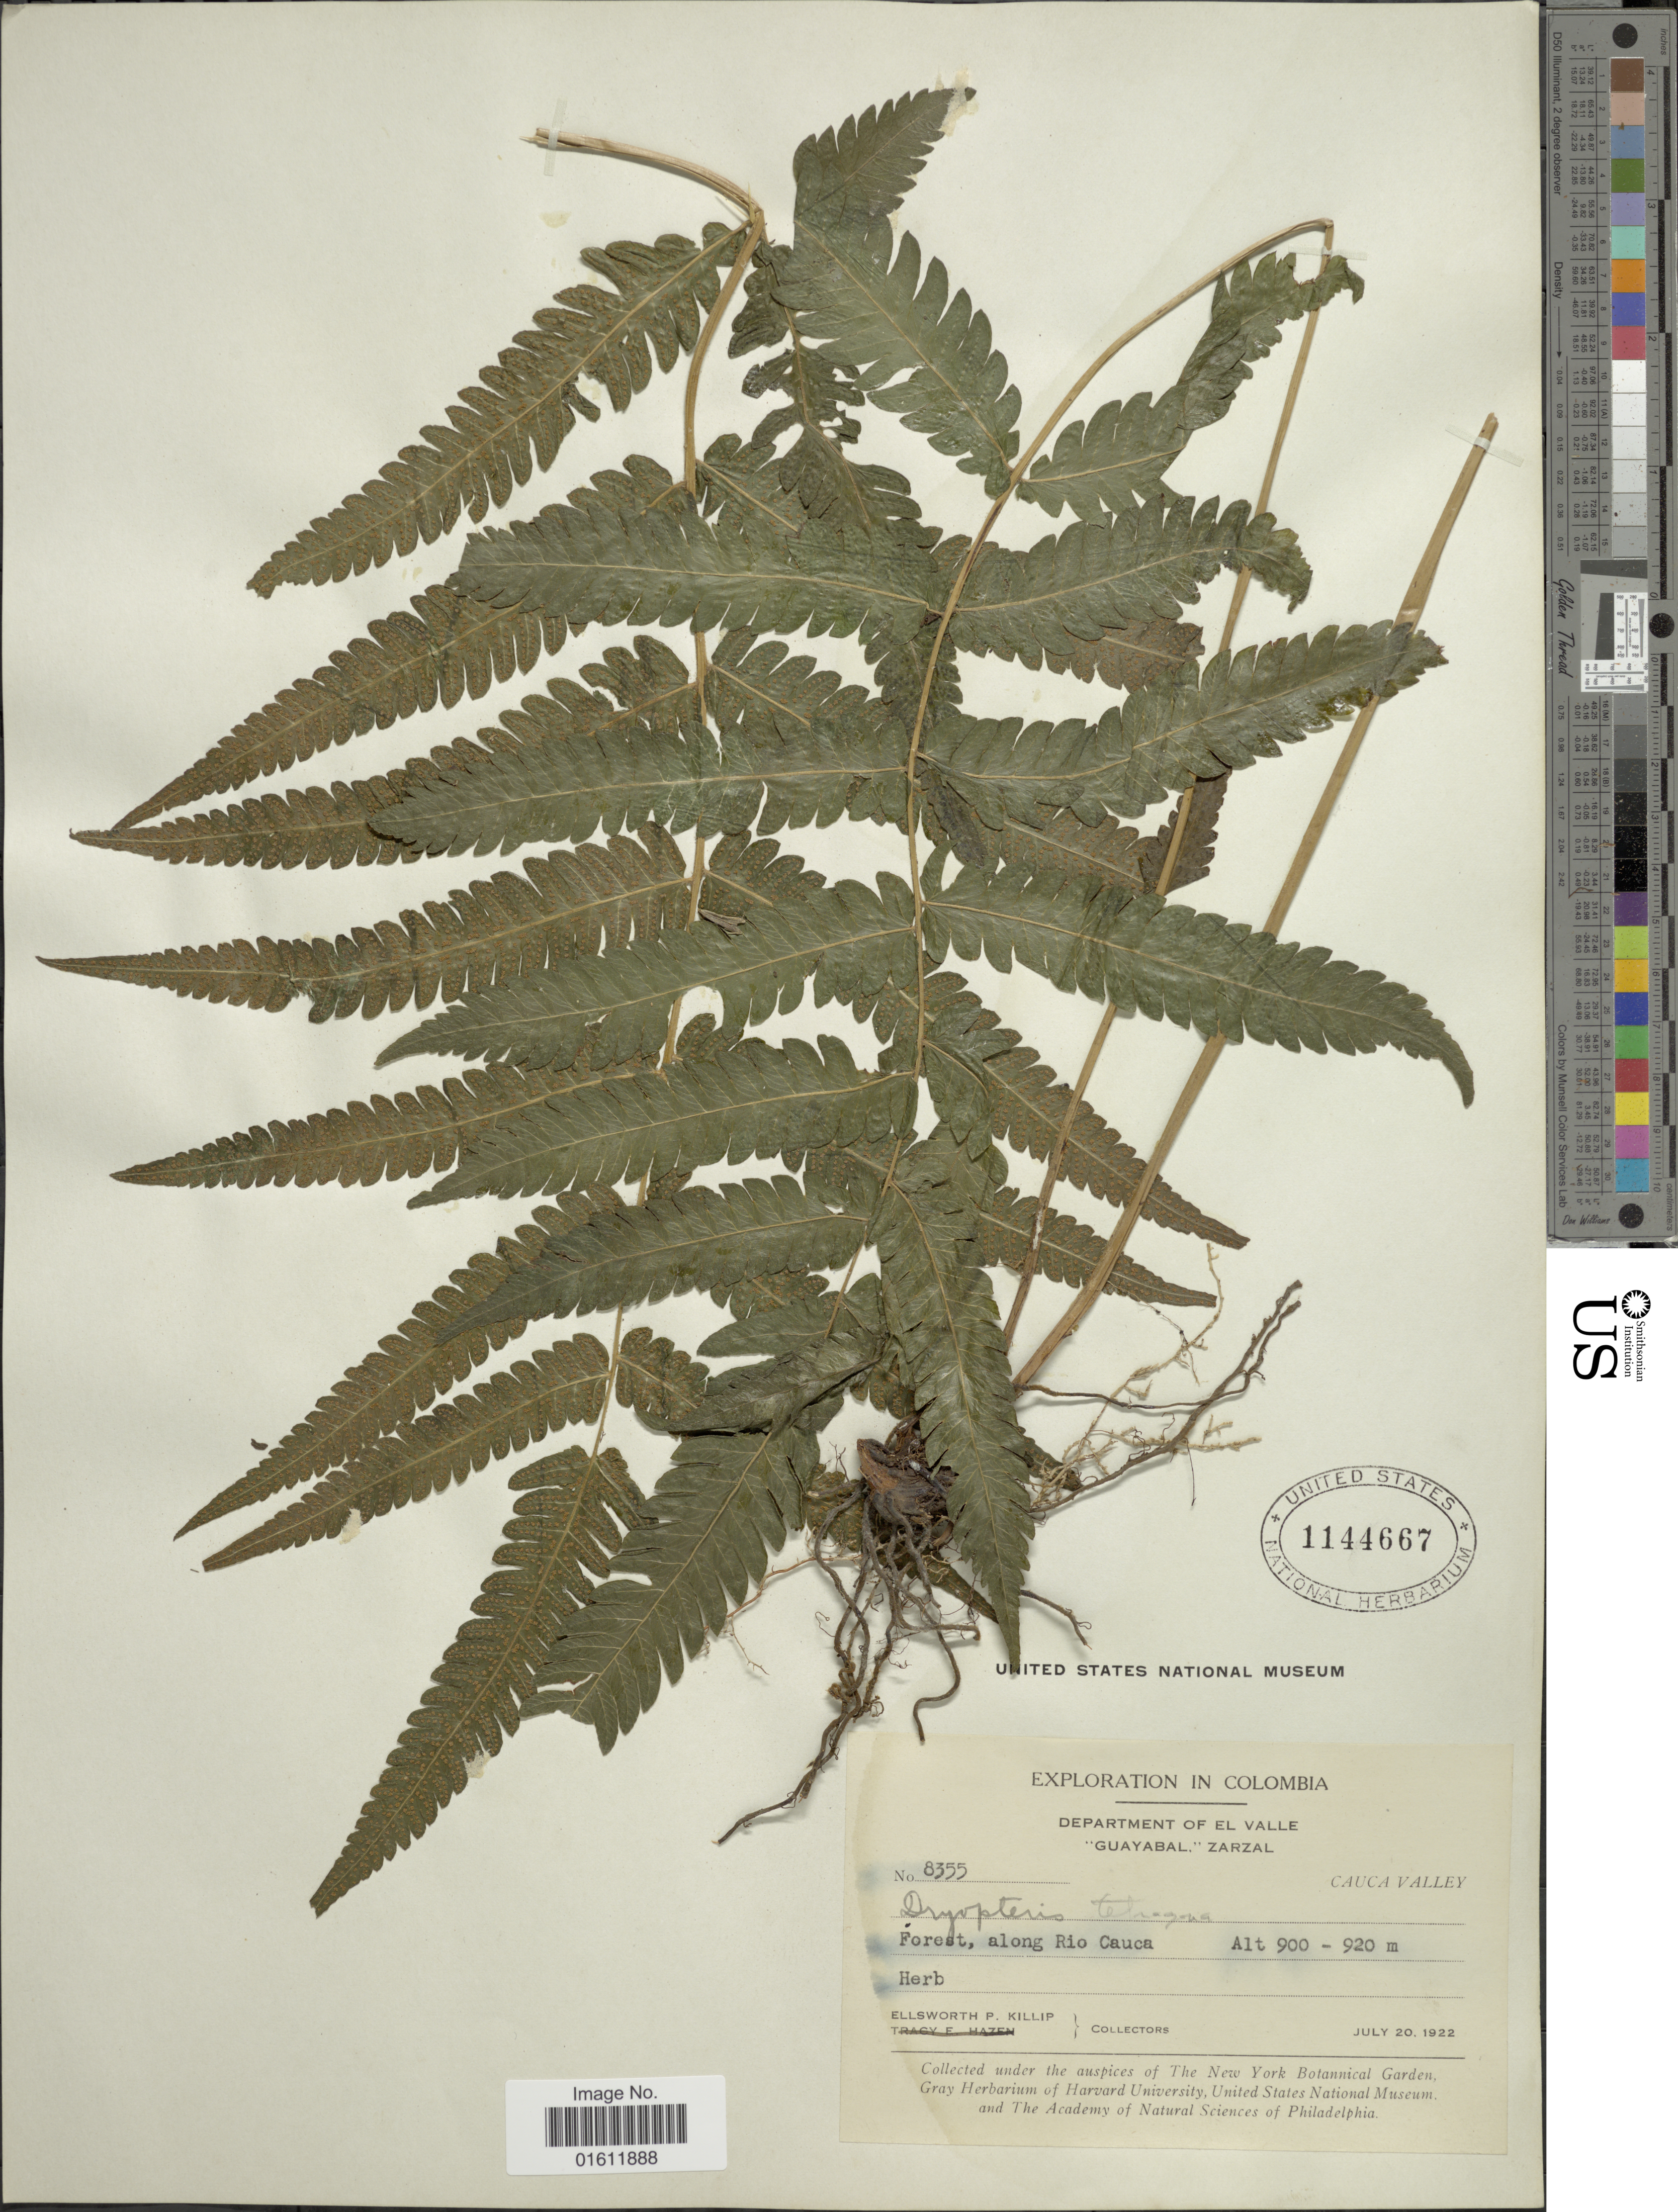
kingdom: Plantae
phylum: Tracheophyta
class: Polypodiopsida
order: Polypodiales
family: Thelypteridaceae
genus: Goniopteris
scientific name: Goniopteris tetragona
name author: (C. Presl) Sw.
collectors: E. P. Killip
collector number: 8355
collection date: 1922-07-20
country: Colombia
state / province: Valle del Cauca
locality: Department of El Valle, "Guayabal"Zarzal, Cauca Valley, along Rio Cauca.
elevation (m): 900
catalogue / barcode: US 1144667